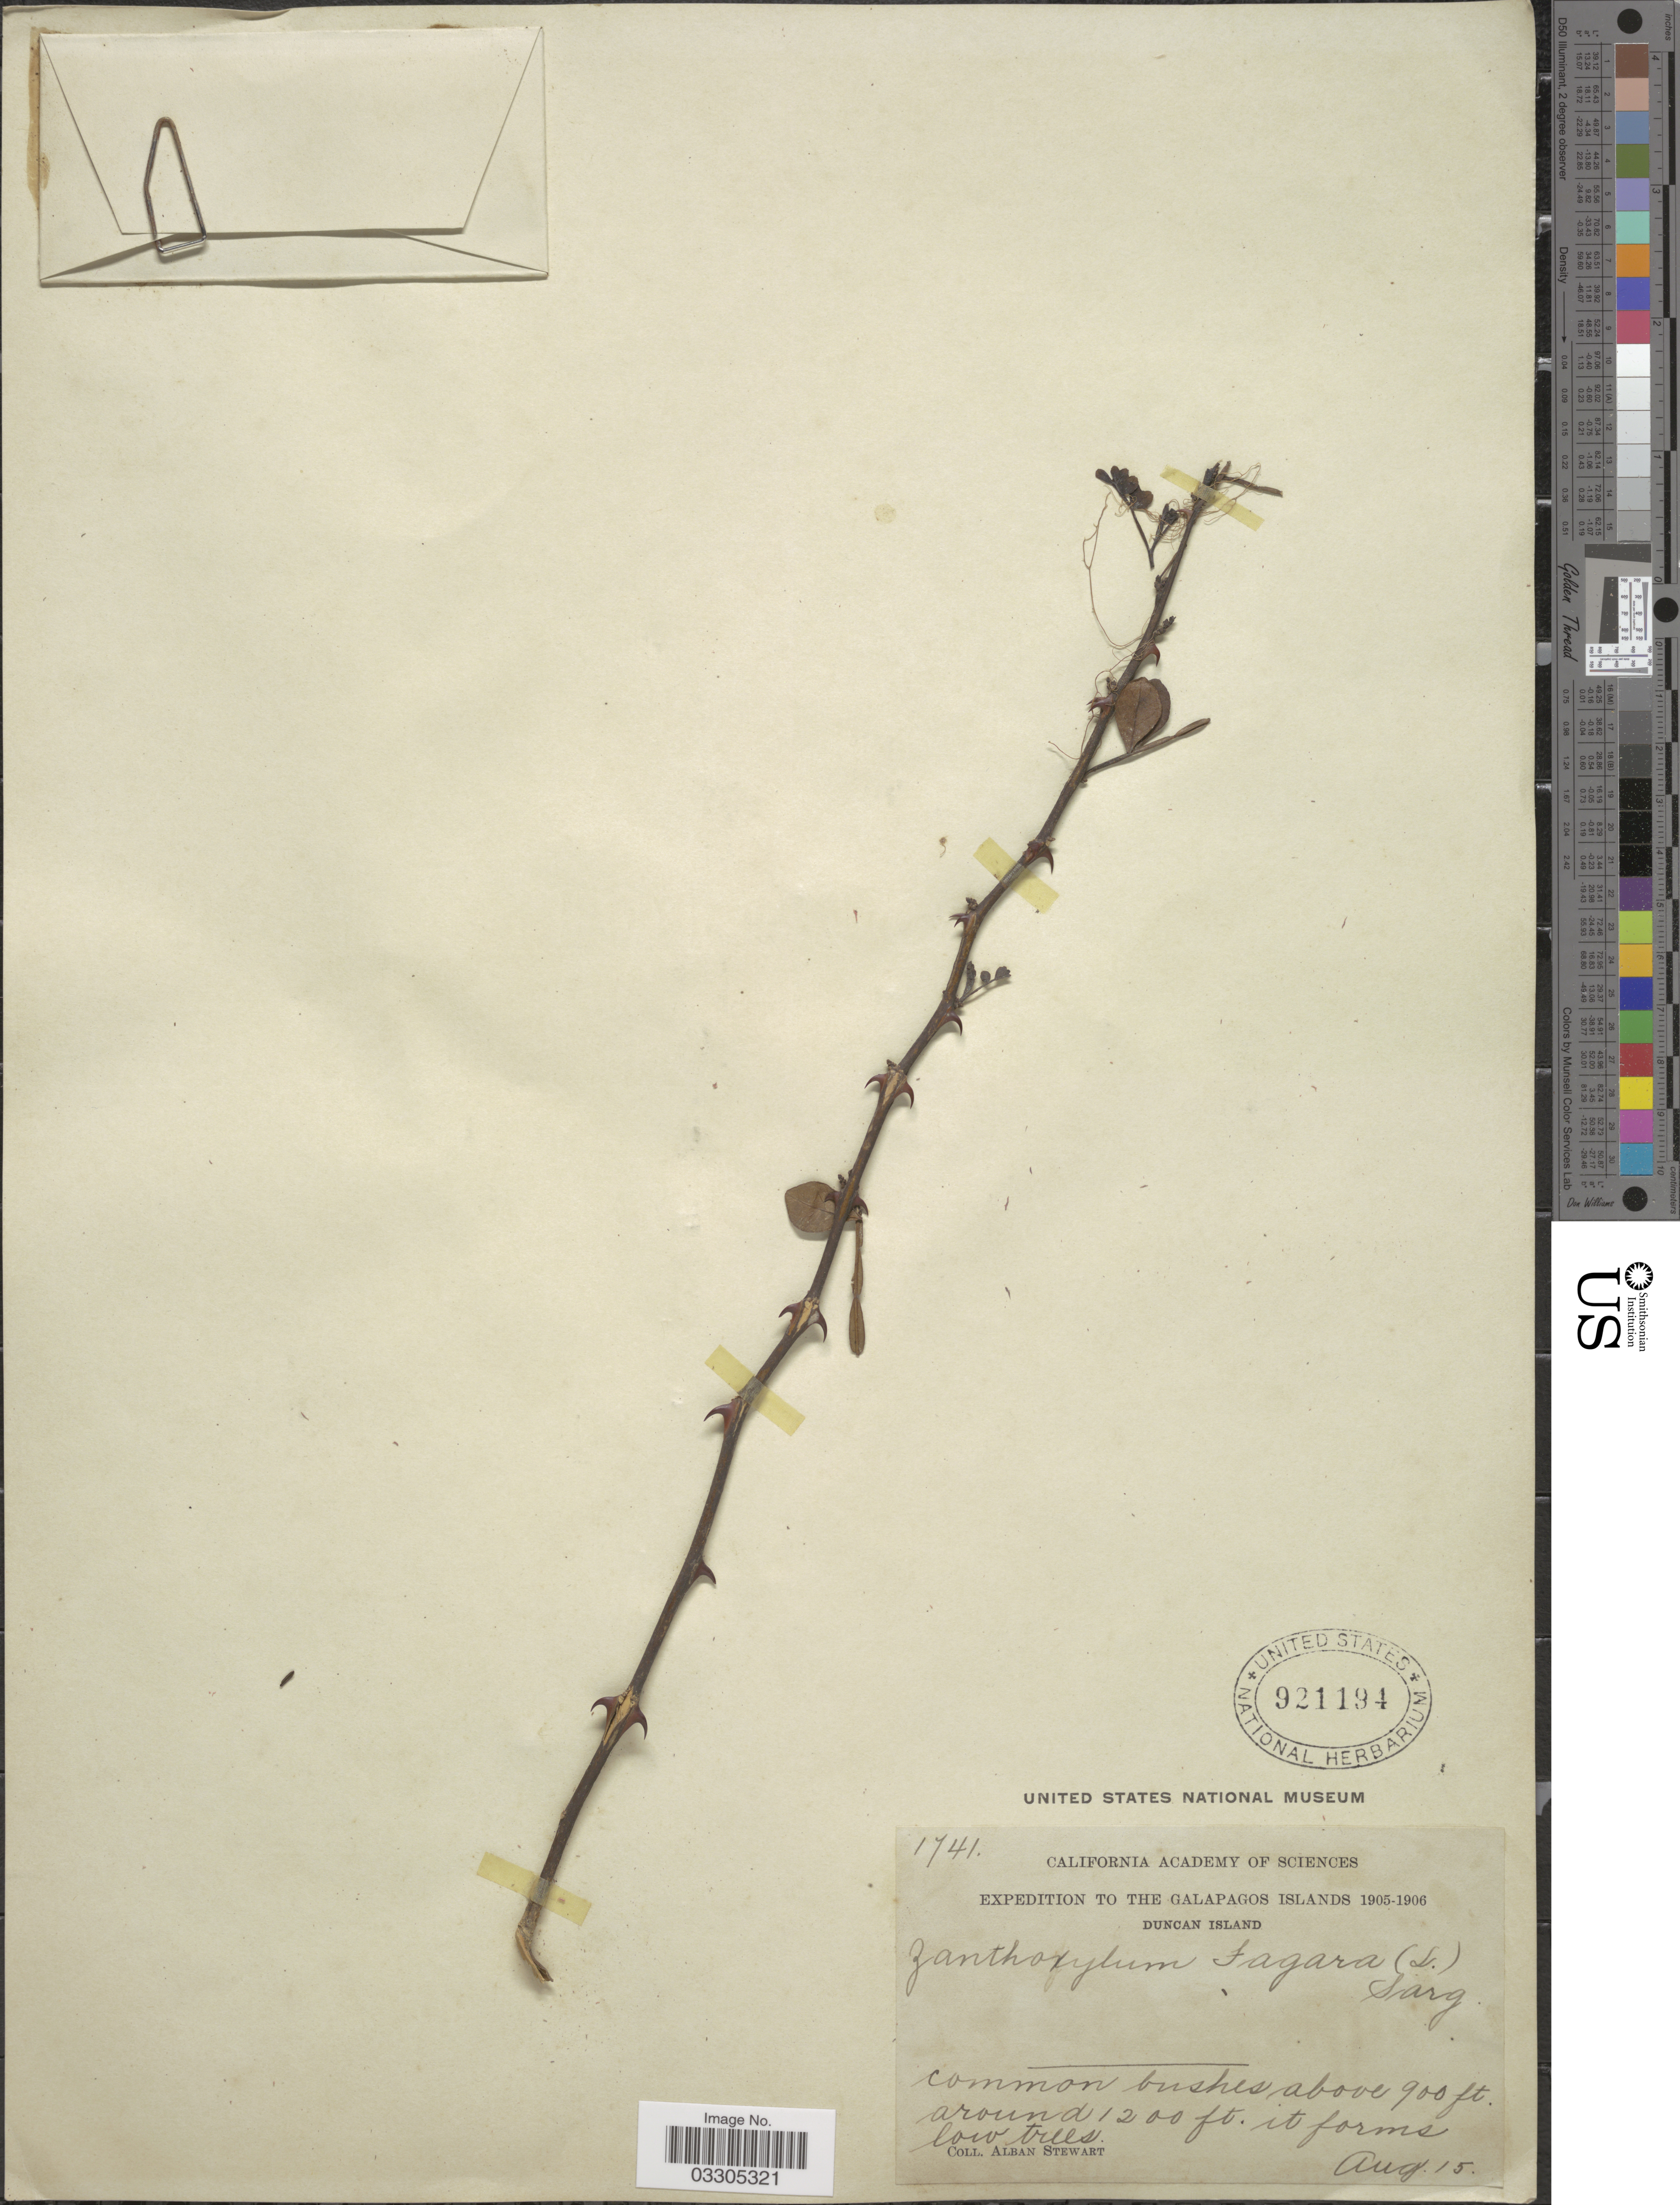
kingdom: Plantae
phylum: Tracheophyta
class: Magnoliopsida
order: Sapindales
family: Rutaceae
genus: Zanthoxylum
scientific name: Zanthoxylum fagara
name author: (L.) Sarg.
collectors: A. Stewart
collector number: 1741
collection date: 1905-08-15/1906-08-15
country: Ecuador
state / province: Colón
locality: The Galapagos Islands. Duncan Island.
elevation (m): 274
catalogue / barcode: US 921194